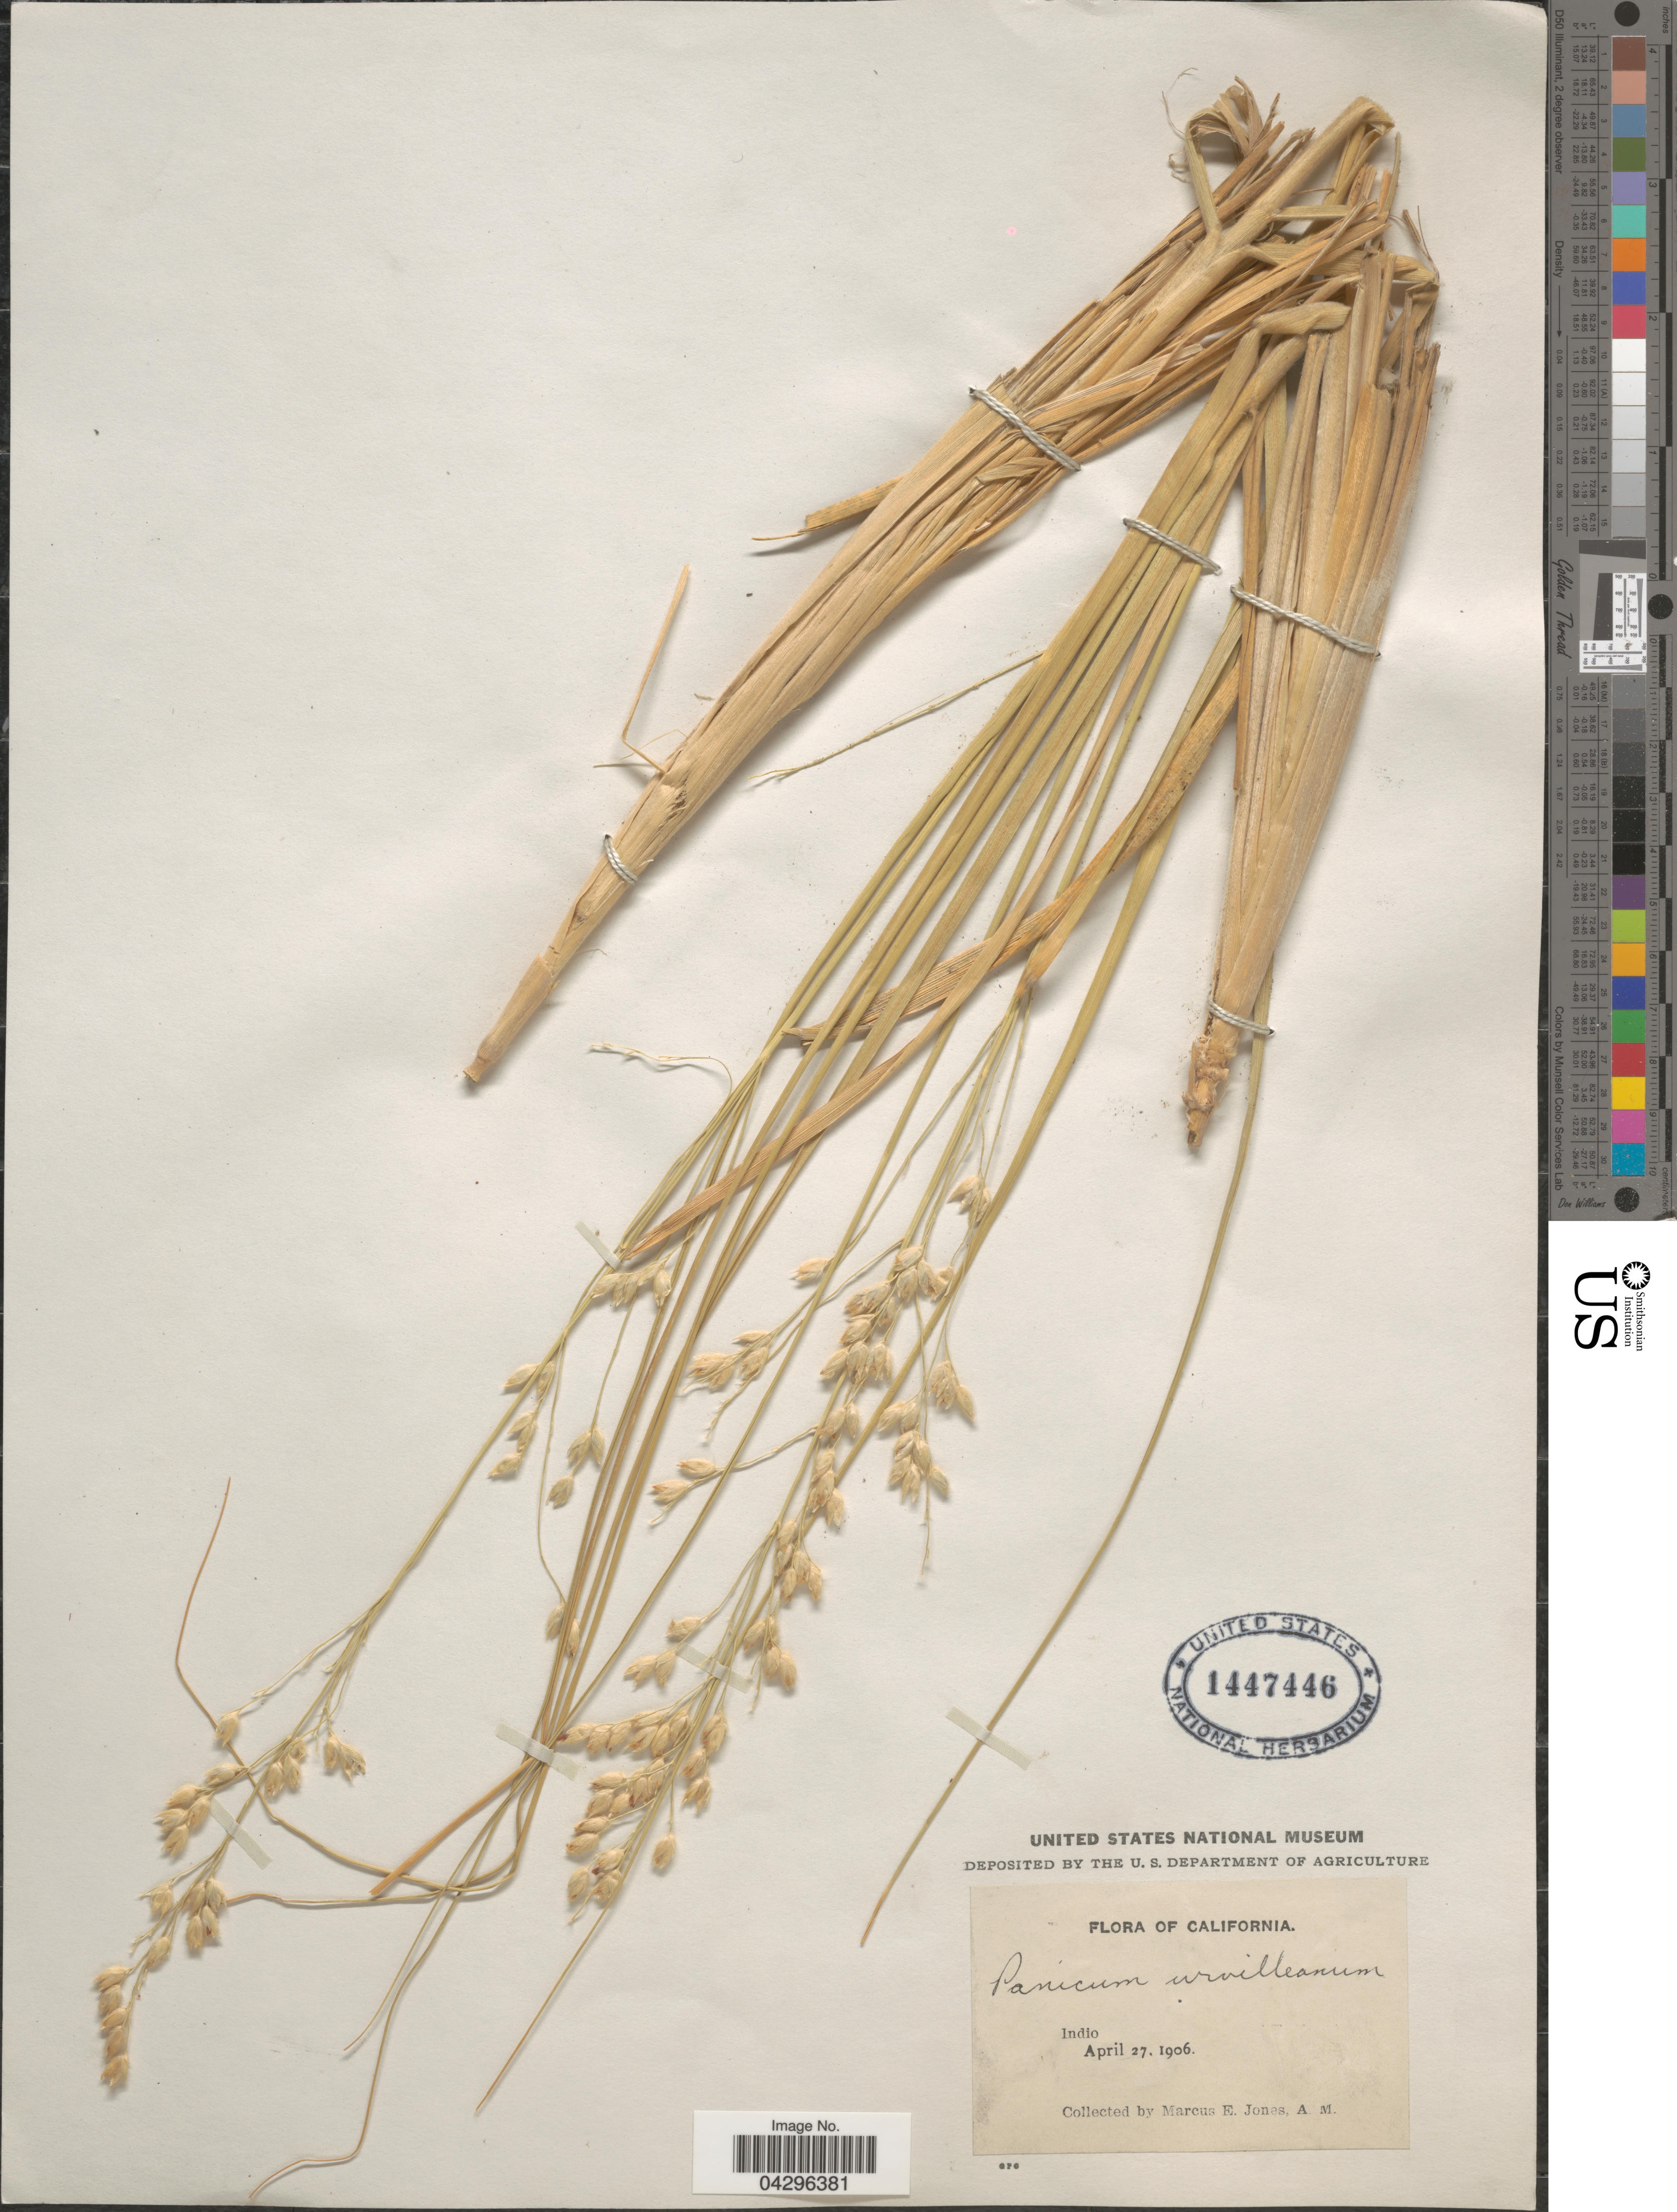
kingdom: Plantae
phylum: Tracheophyta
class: Liliopsida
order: Poales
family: Poaceae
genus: Panicum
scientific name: Panicum urvilleanum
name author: Kunth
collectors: M. E. Jones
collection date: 1906-04-27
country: United States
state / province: California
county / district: Riverside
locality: Indio.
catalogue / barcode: US 1447446